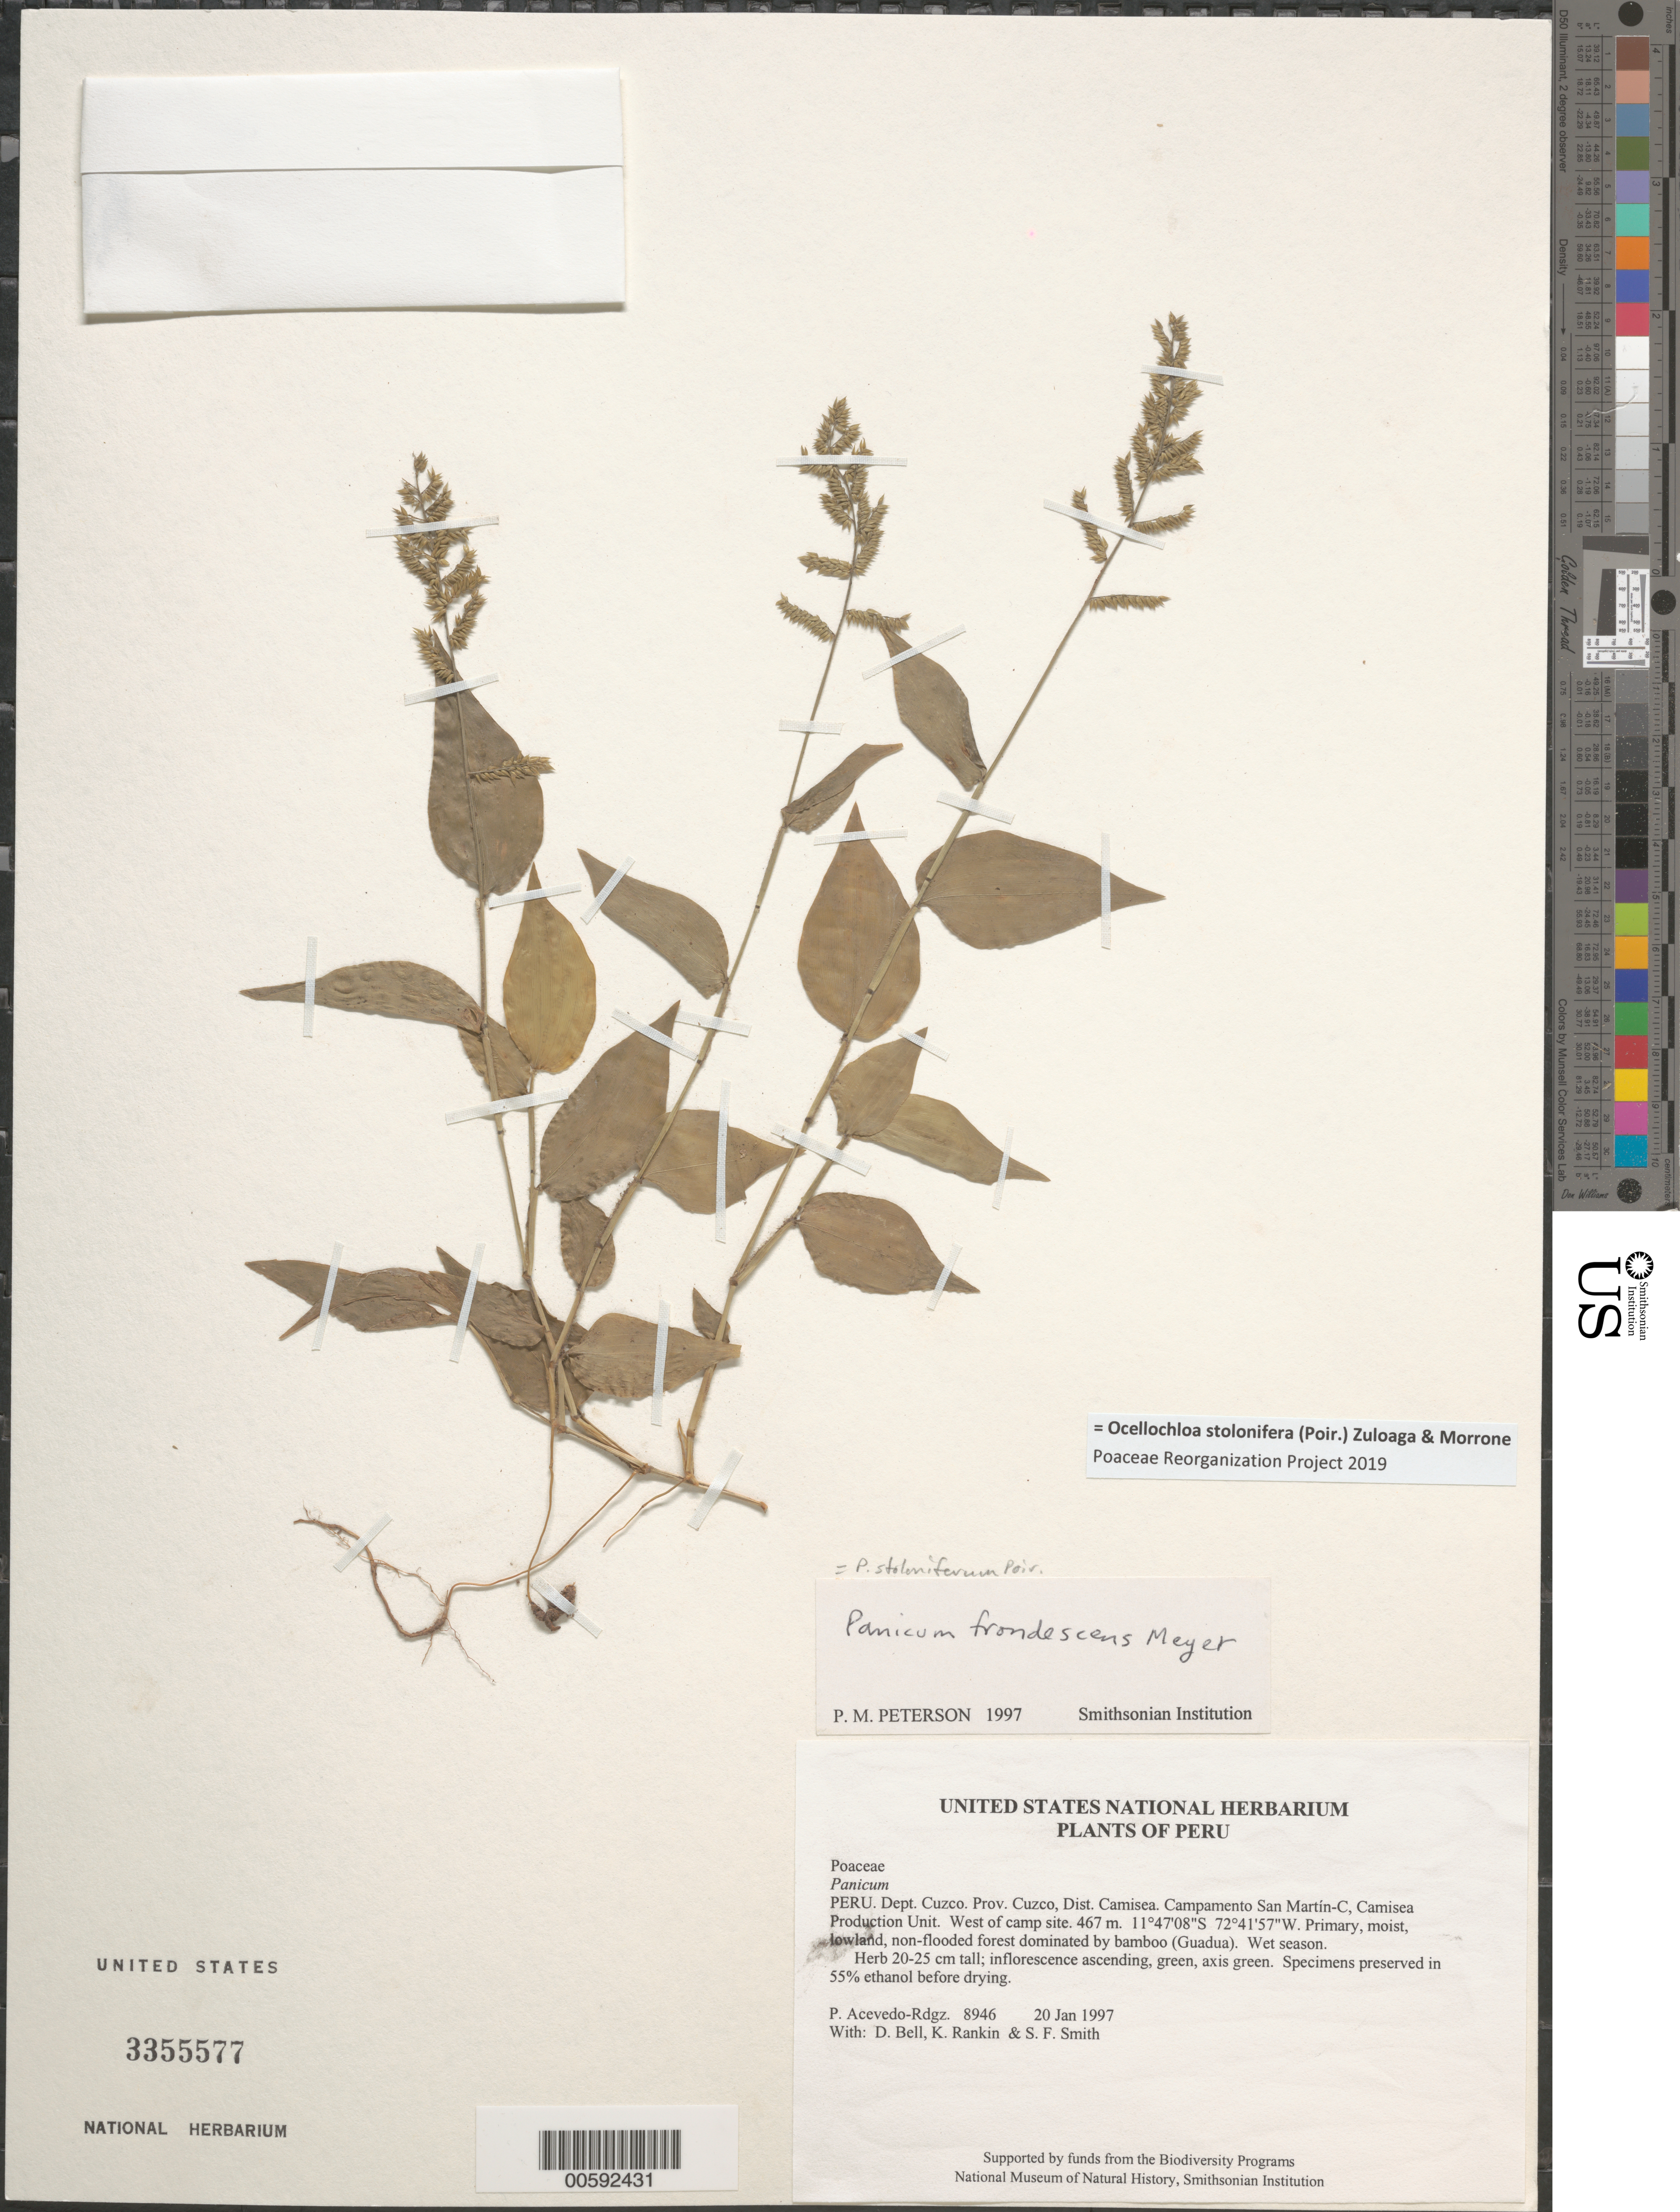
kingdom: Plantae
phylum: Tracheophyta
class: Liliopsida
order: Poales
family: Poaceae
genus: Panicum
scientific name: Panicum frondescens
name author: G. Mey.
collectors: P. Acevedo-Rodr., D. A. Bell, K. B. Rankin & S.F. Smith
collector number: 8946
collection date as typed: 20 Jan 1997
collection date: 1997-01-20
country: Peru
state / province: Cusco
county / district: Cusco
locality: Districto Camisea, Campamento San Martín-C, Camisea Production Unit. West of camp site.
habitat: Primary, moist, lowland, non-flooded forest dominated by bamboo (Guadua). Wet season.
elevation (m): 467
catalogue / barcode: US 3355577